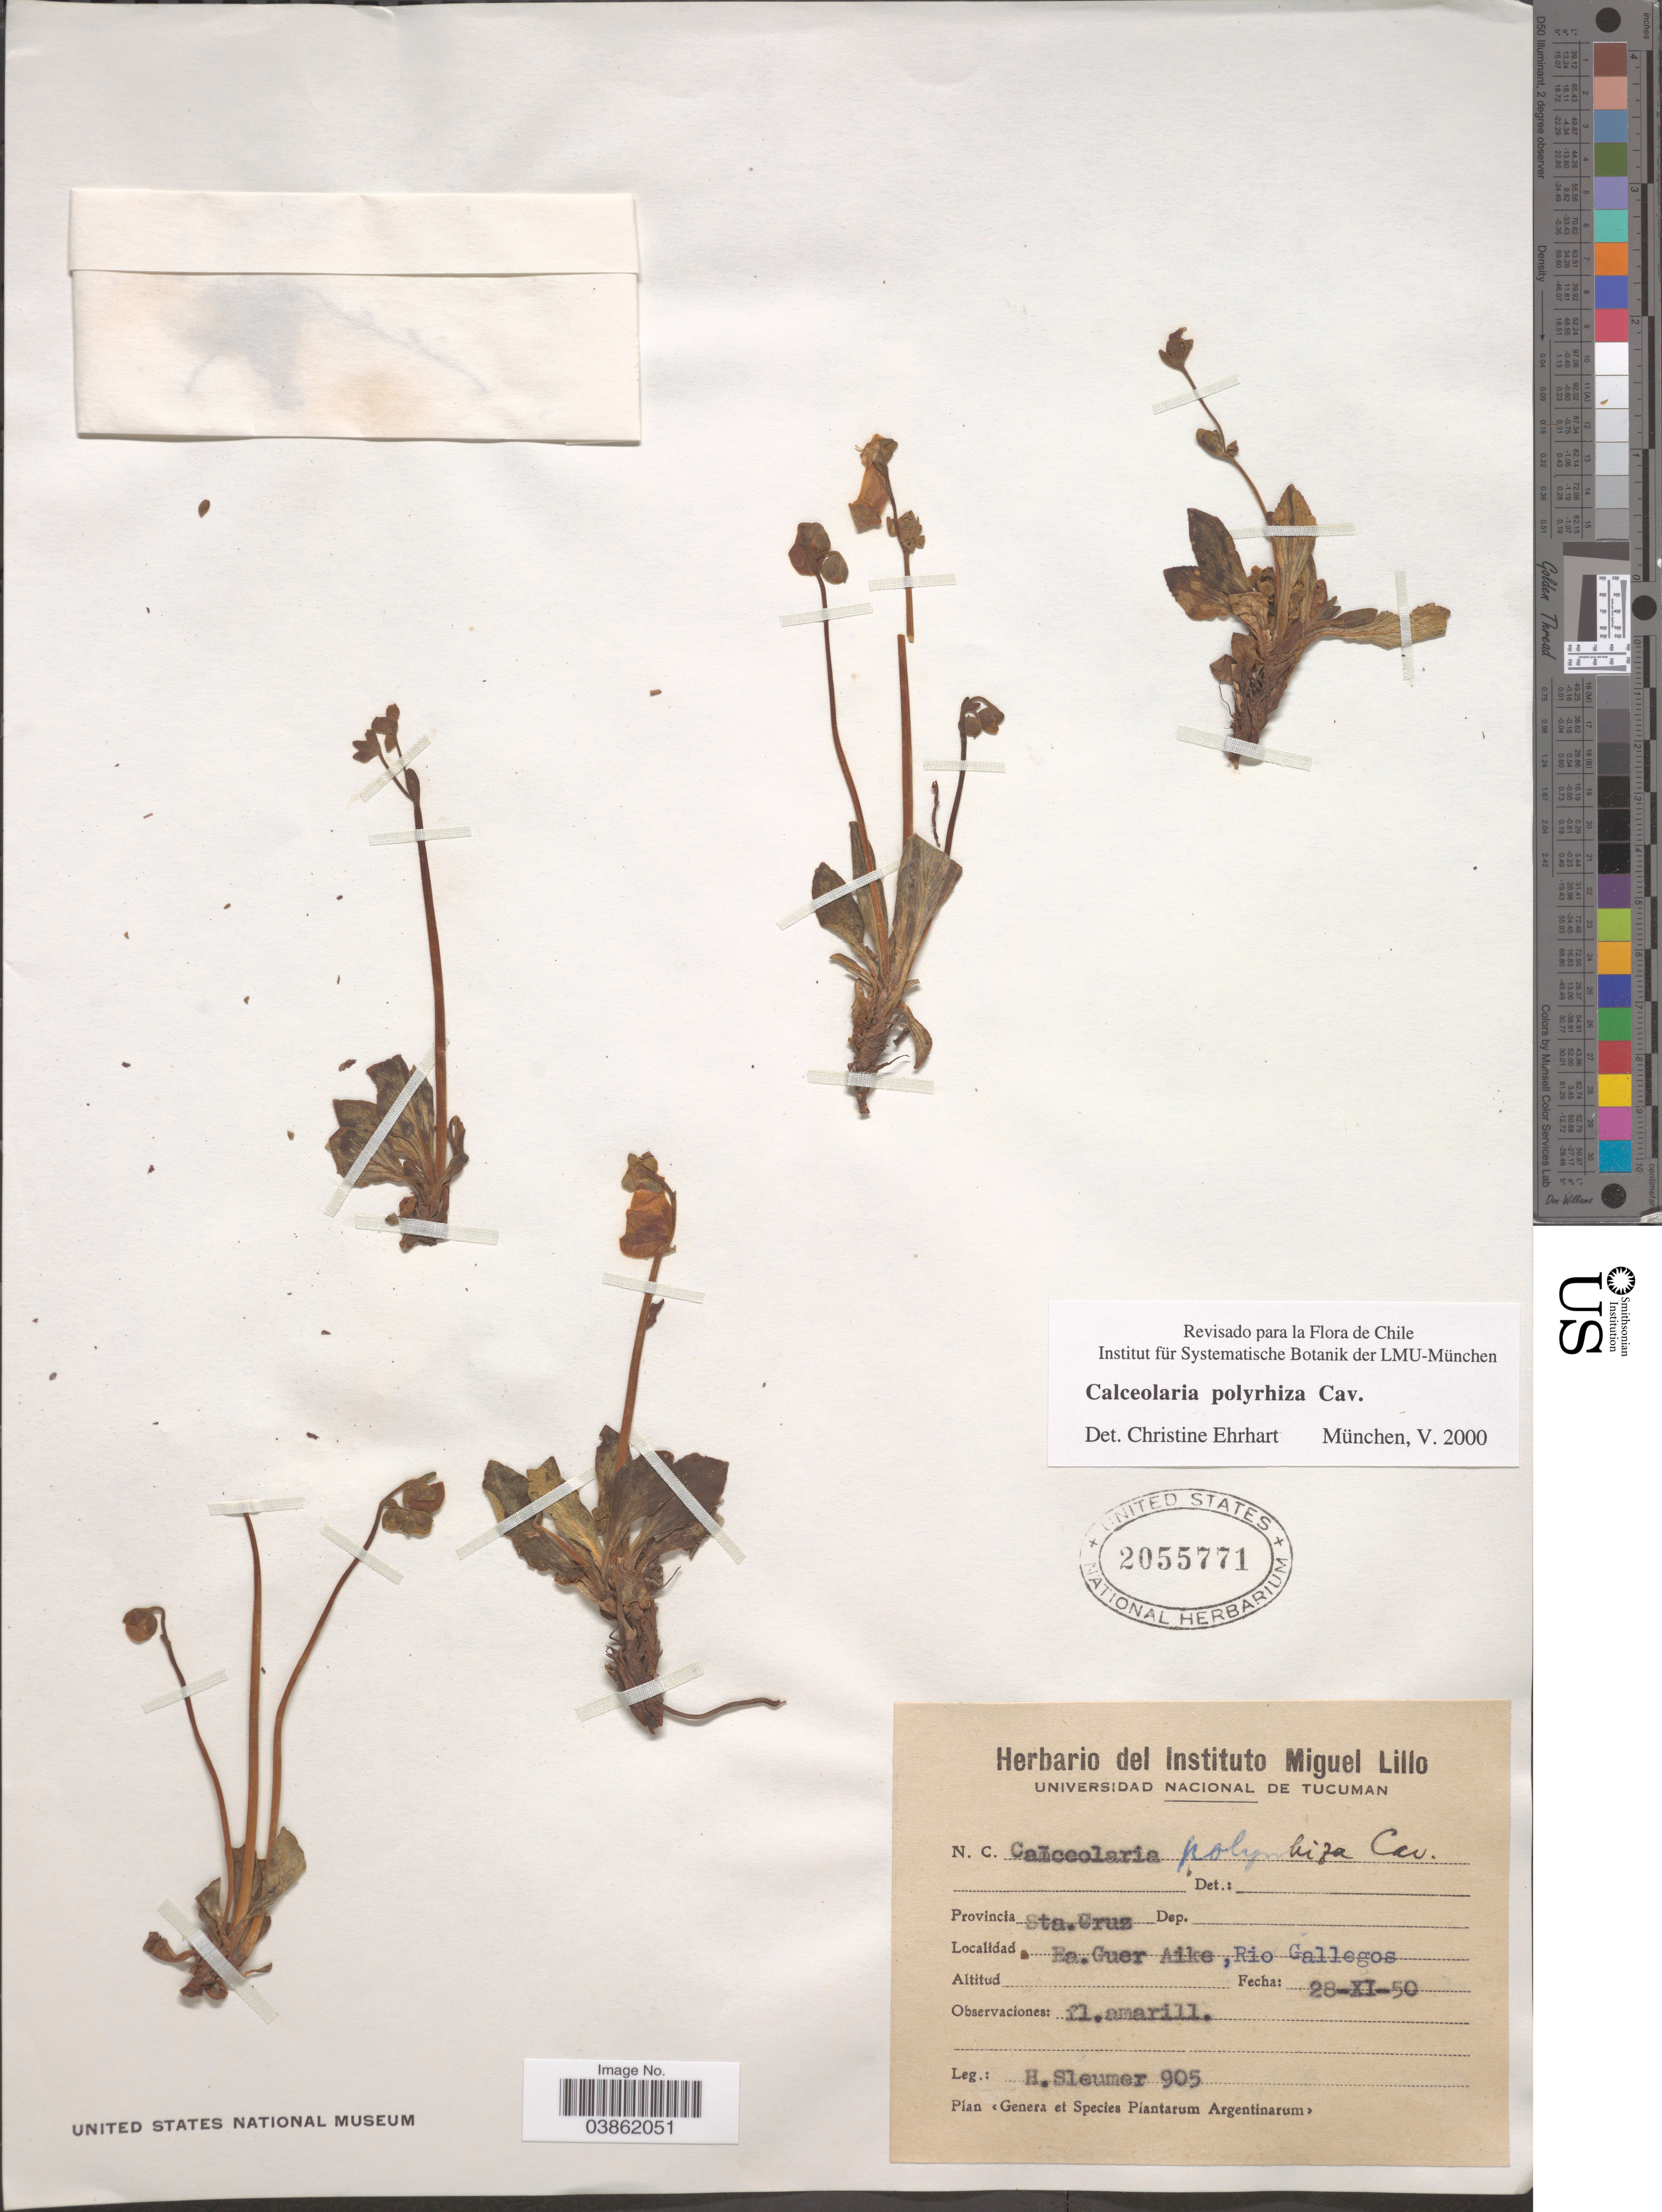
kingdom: Plantae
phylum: Tracheophyta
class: Magnoliopsida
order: Lamiales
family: Calceolariaceae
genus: Calceolaria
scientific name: Calceolaria polyrhiza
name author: Cav.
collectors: H. O. Sleumer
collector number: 905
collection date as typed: Transcribed d/m/y: 28/11/50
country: Argentina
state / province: Santa Cruz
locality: Ea. Guer Aike, Rio Gallegos.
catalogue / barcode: US 2055771